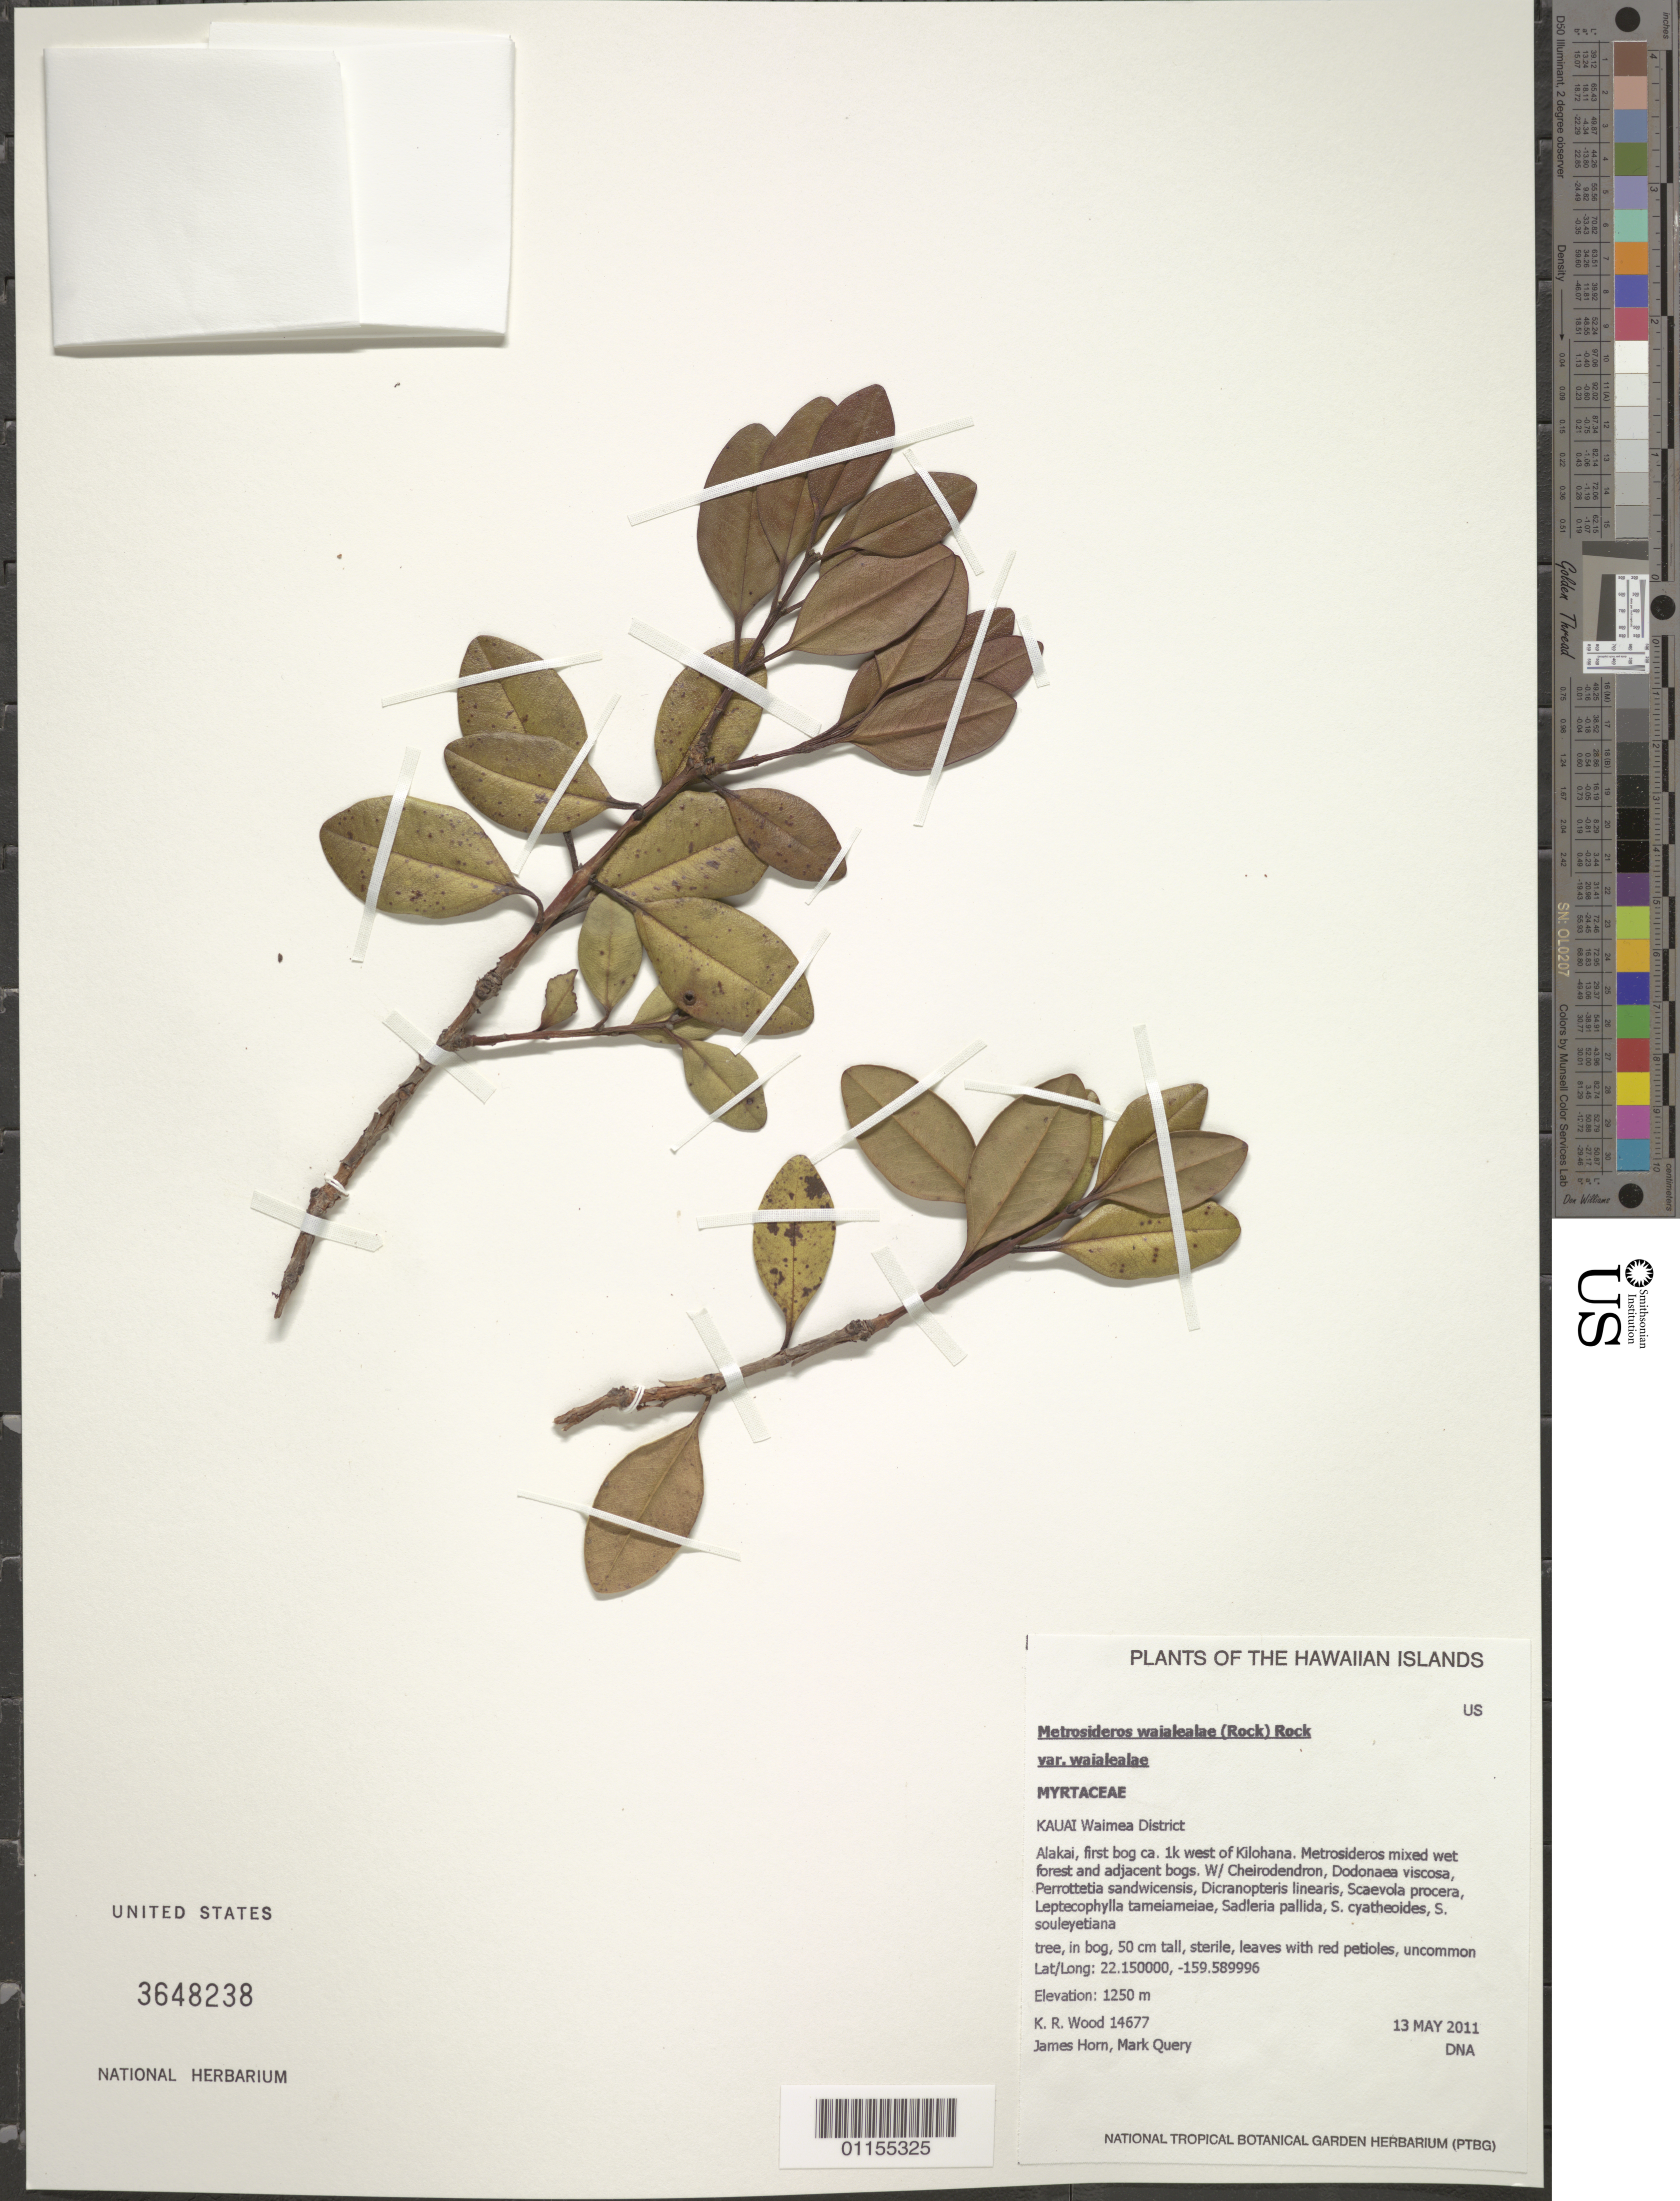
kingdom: Plantae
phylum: Tracheophyta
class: Magnoliopsida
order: Myrtales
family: Myrtaceae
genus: Metrosideros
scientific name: Metrosideros waialealae var. waialealae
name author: (Rock) Rock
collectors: K. R. Wood, J. Horn & M. Query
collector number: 14677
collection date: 2011-05-13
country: United States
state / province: Hawaii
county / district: Kauai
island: Kaua'i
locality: Waimea District, Alakai, first bog ca. 1k west of Kilohana.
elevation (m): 1250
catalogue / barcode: US 3648238